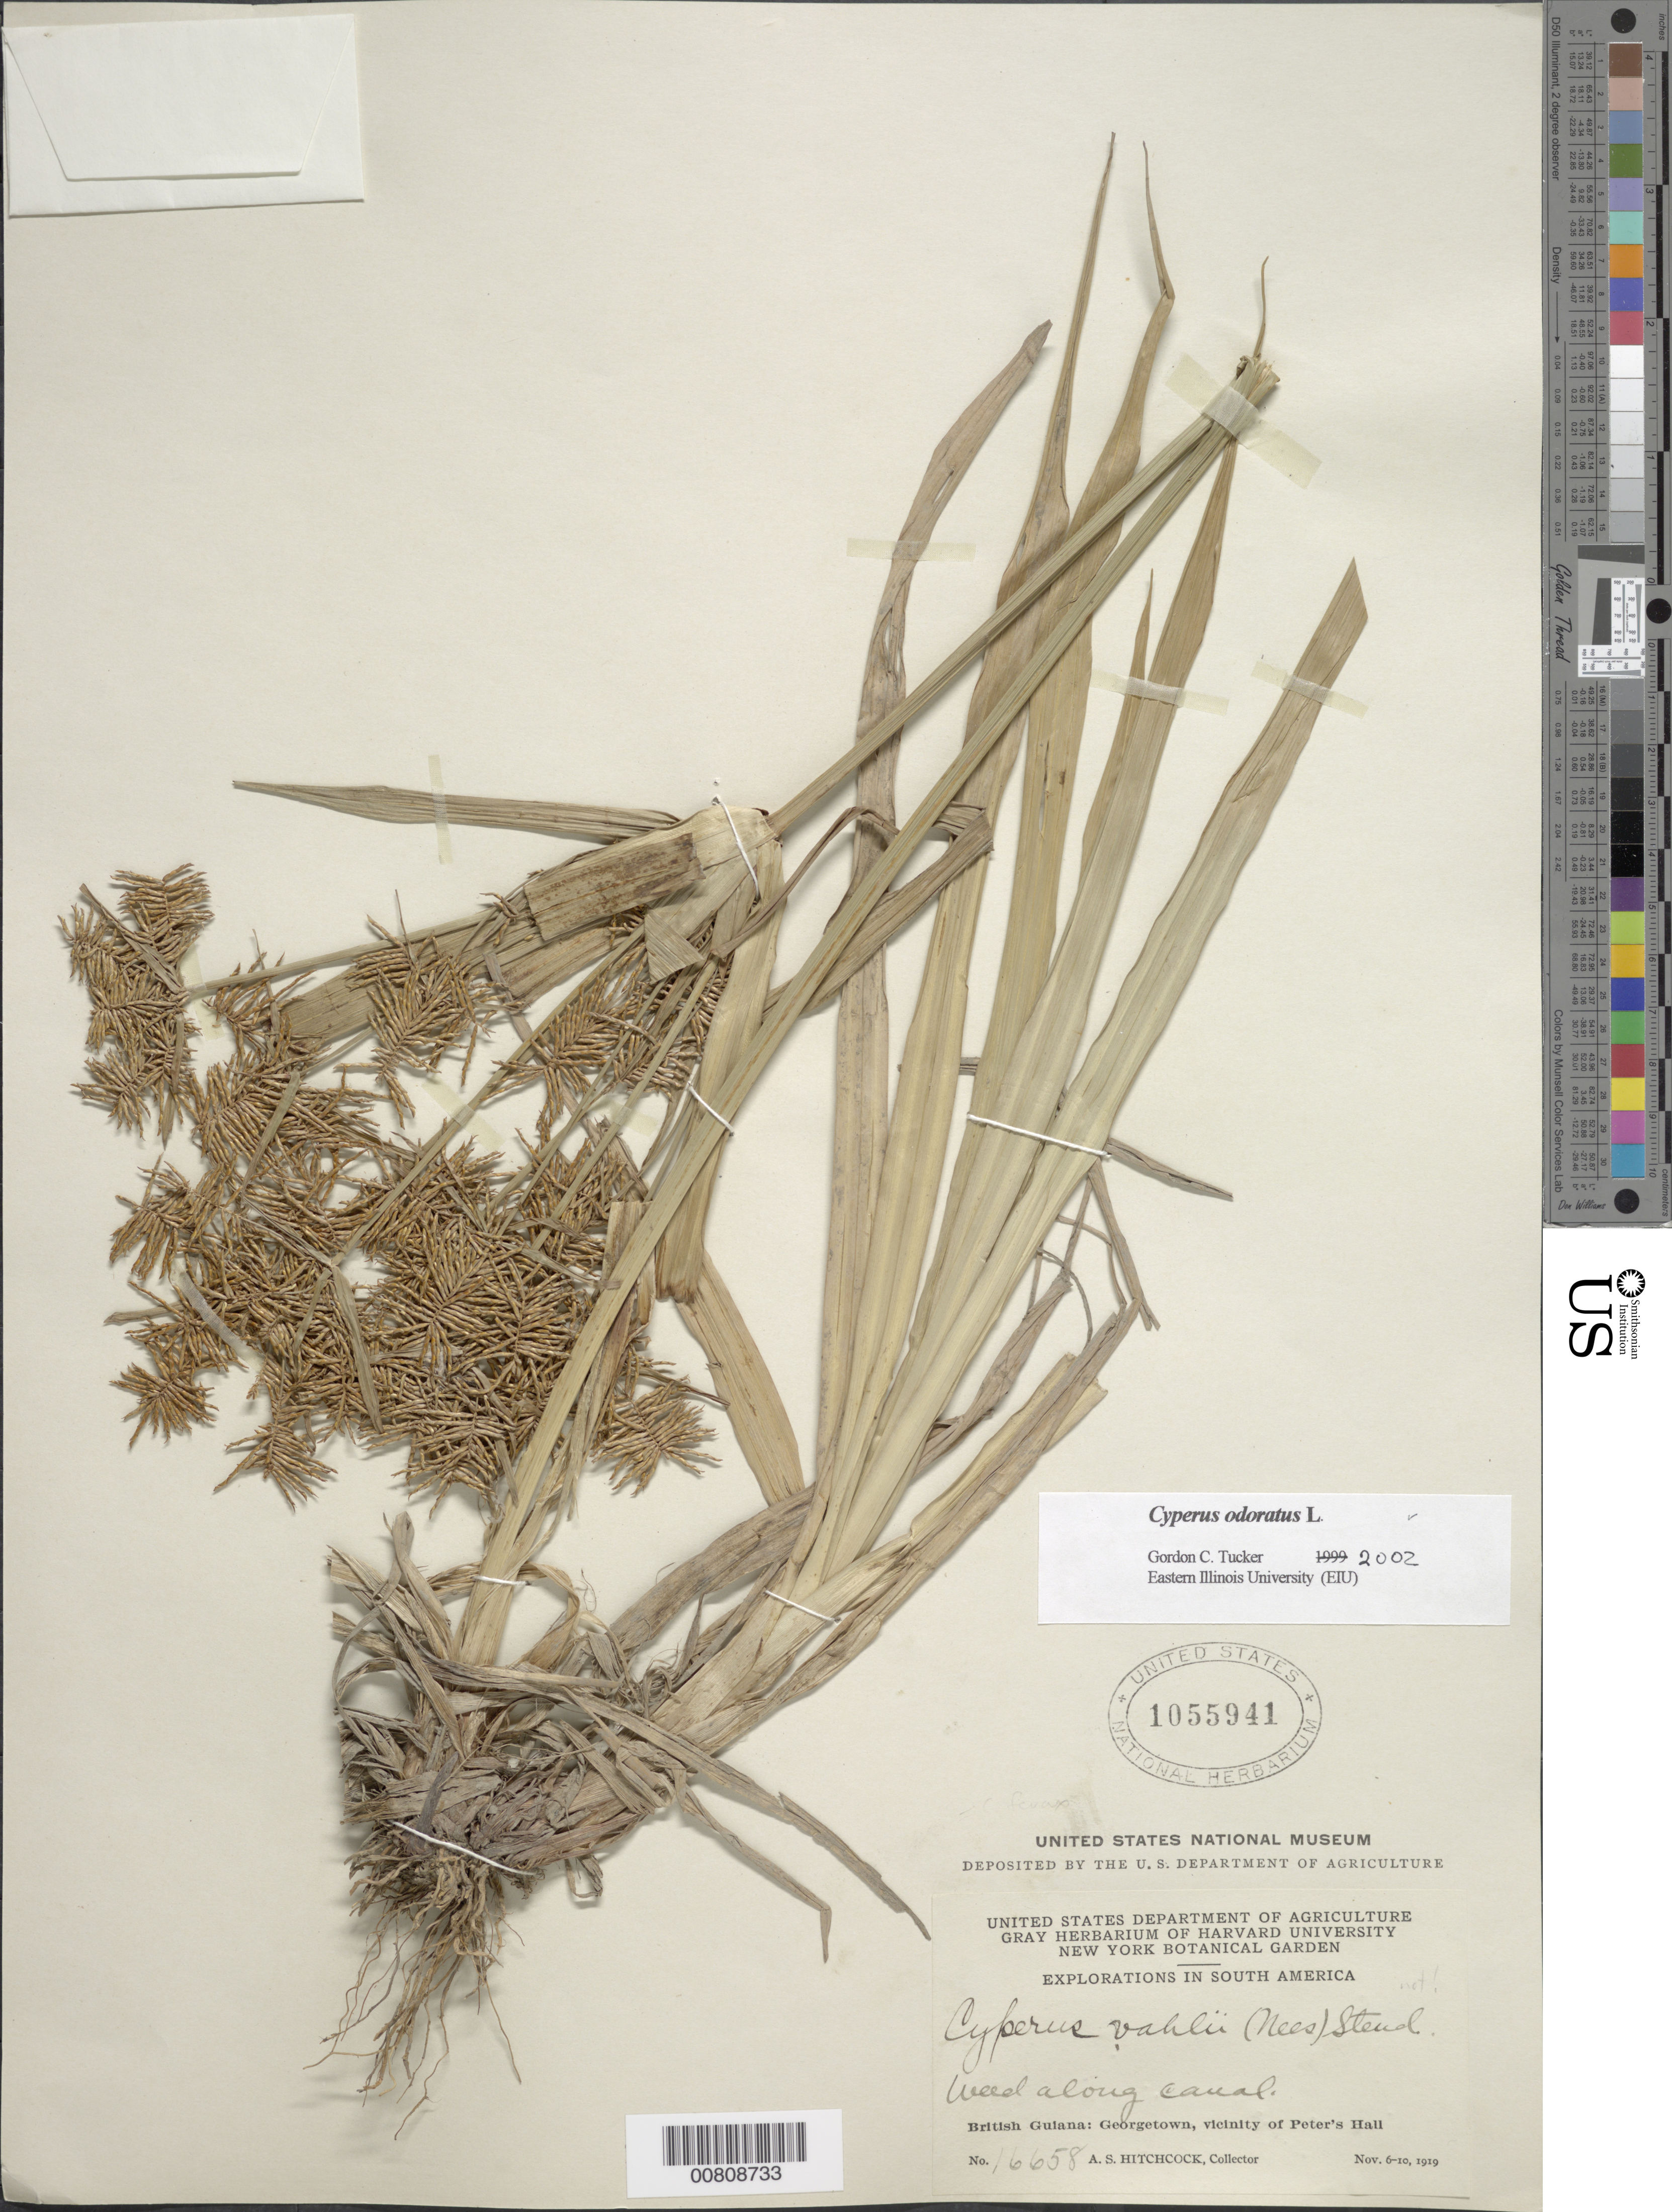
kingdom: Plantae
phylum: Tracheophyta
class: Liliopsida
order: Poales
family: Cyperaceae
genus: Cyperus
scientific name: Cyperus odoratus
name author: L.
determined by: Tucker, G. C.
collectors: A. S. Hitchcock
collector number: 16658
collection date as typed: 6-Nov-19 to 10-Nov-19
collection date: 1919-11-06/1919-11-10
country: Guyana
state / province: Demerara-Mahaica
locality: Georgetown, vic. of Peter's Hall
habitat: Along canal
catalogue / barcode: US 1055941